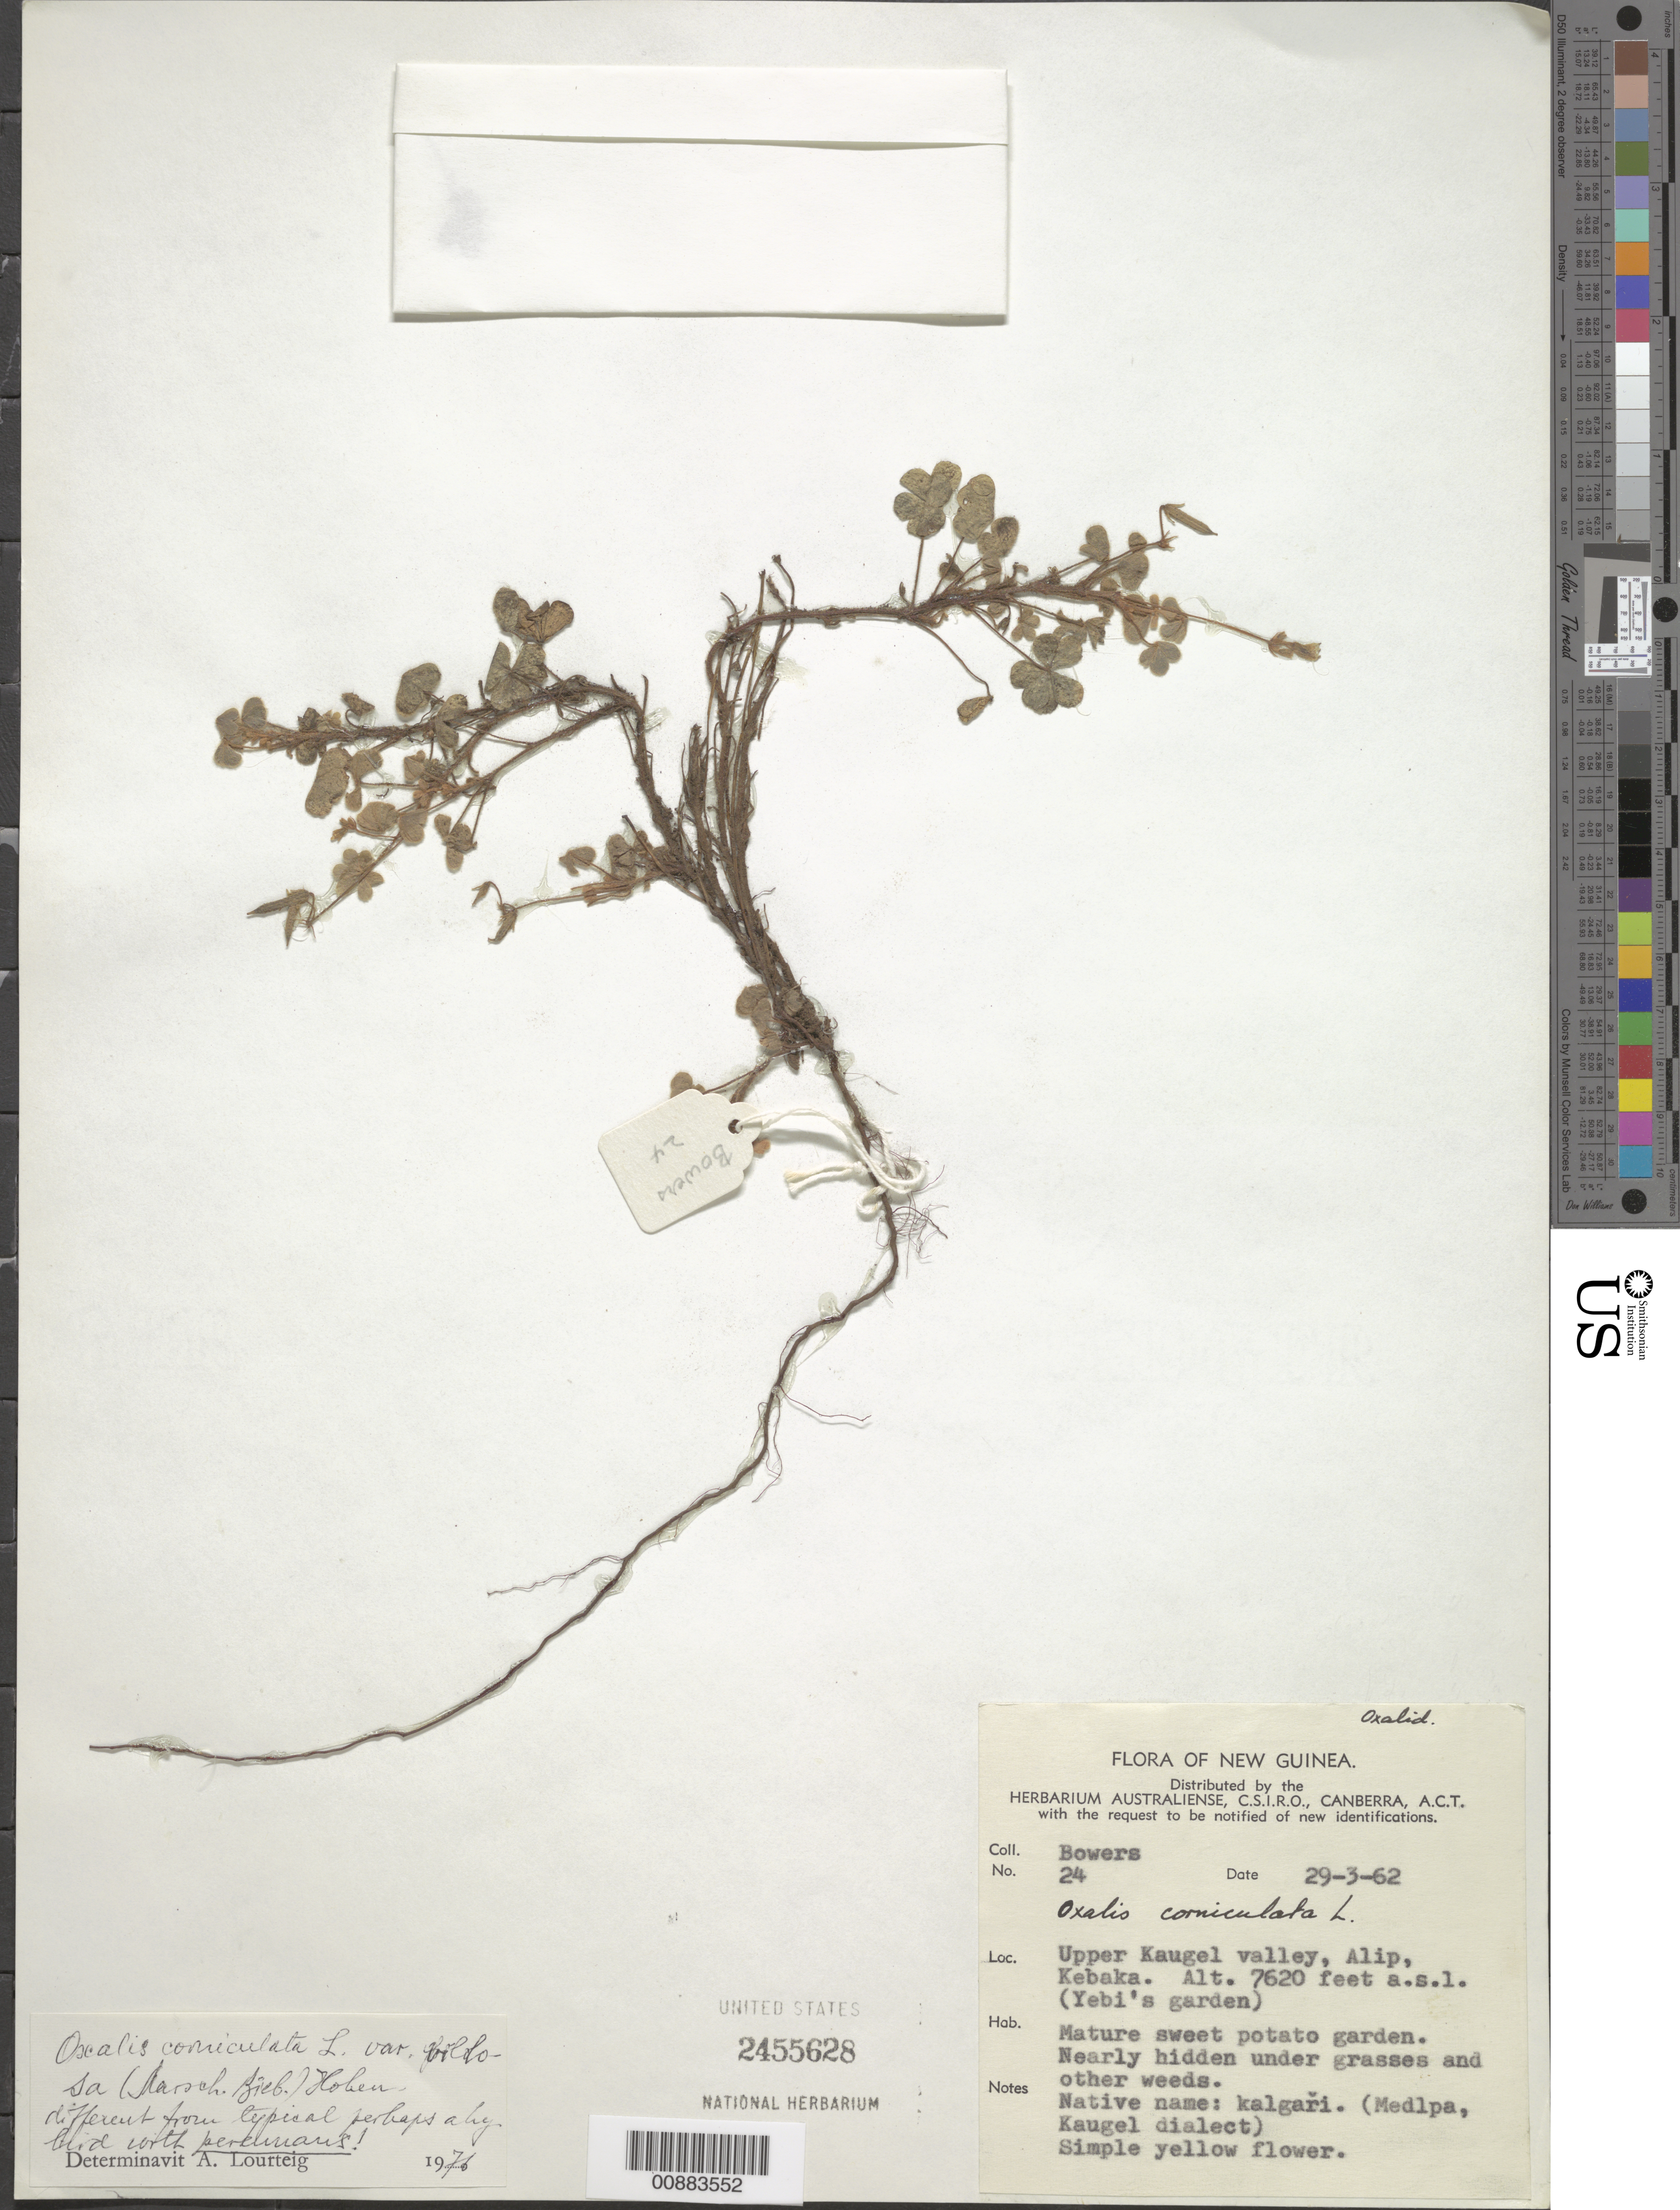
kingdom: Plantae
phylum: Tracheophyta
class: Magnoliopsida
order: Oxalidales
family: Oxalidaceae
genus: Oxalis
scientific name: Oxalis corniculata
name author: L.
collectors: N. Bowers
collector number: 24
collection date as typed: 29 Mar 1962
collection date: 1962-03-29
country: Papua New Guinea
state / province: Chimbu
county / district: Goroka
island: New Guinea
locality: Upper Kaugel valley, Alip, Kebaka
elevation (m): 2323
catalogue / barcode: US 2455628